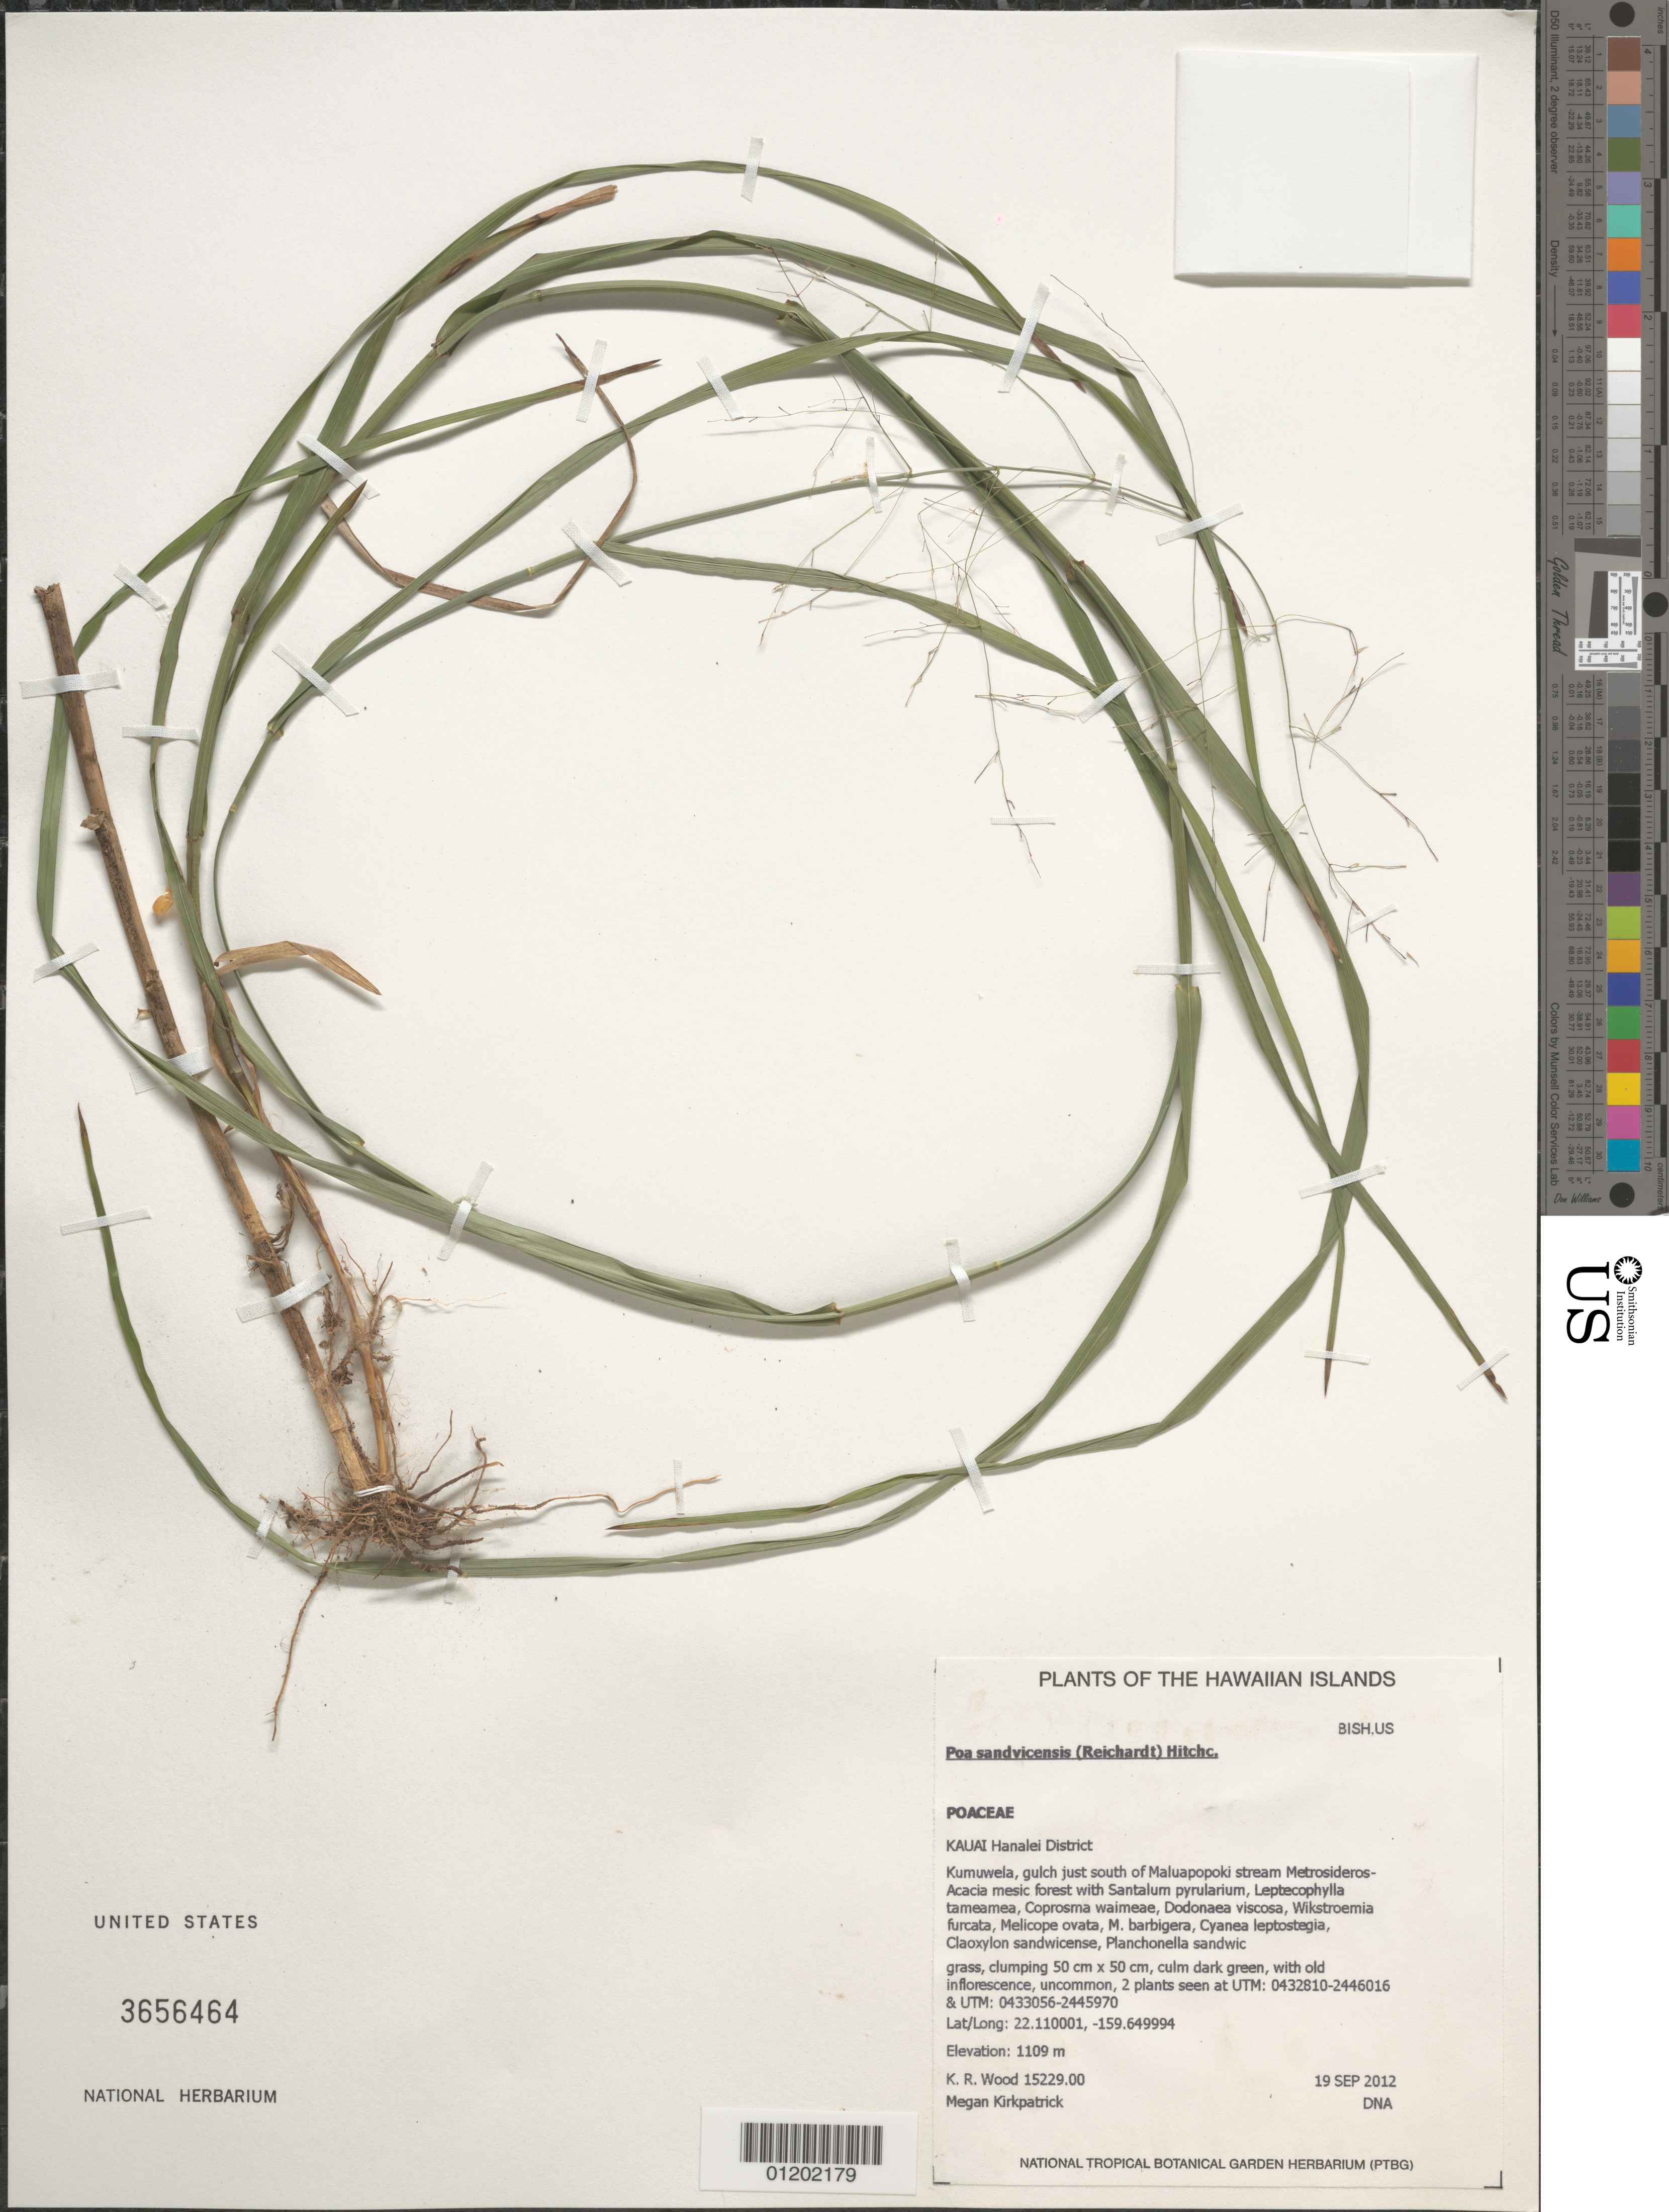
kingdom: Plantae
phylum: Tracheophyta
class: Liliopsida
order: Poales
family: Poaceae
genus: Poa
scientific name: Poa sandvicensis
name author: (Reich) Hitchc.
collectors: K. R. Wood & M. Kirkpatrick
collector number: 15229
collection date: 2012-09-19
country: United States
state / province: Hawaii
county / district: Kauai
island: Kaua'i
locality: Hanalei District, Kumuwela, gulch south of Maluapopoki stream.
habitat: Mesic forest.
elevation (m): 1109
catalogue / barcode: US 3656464